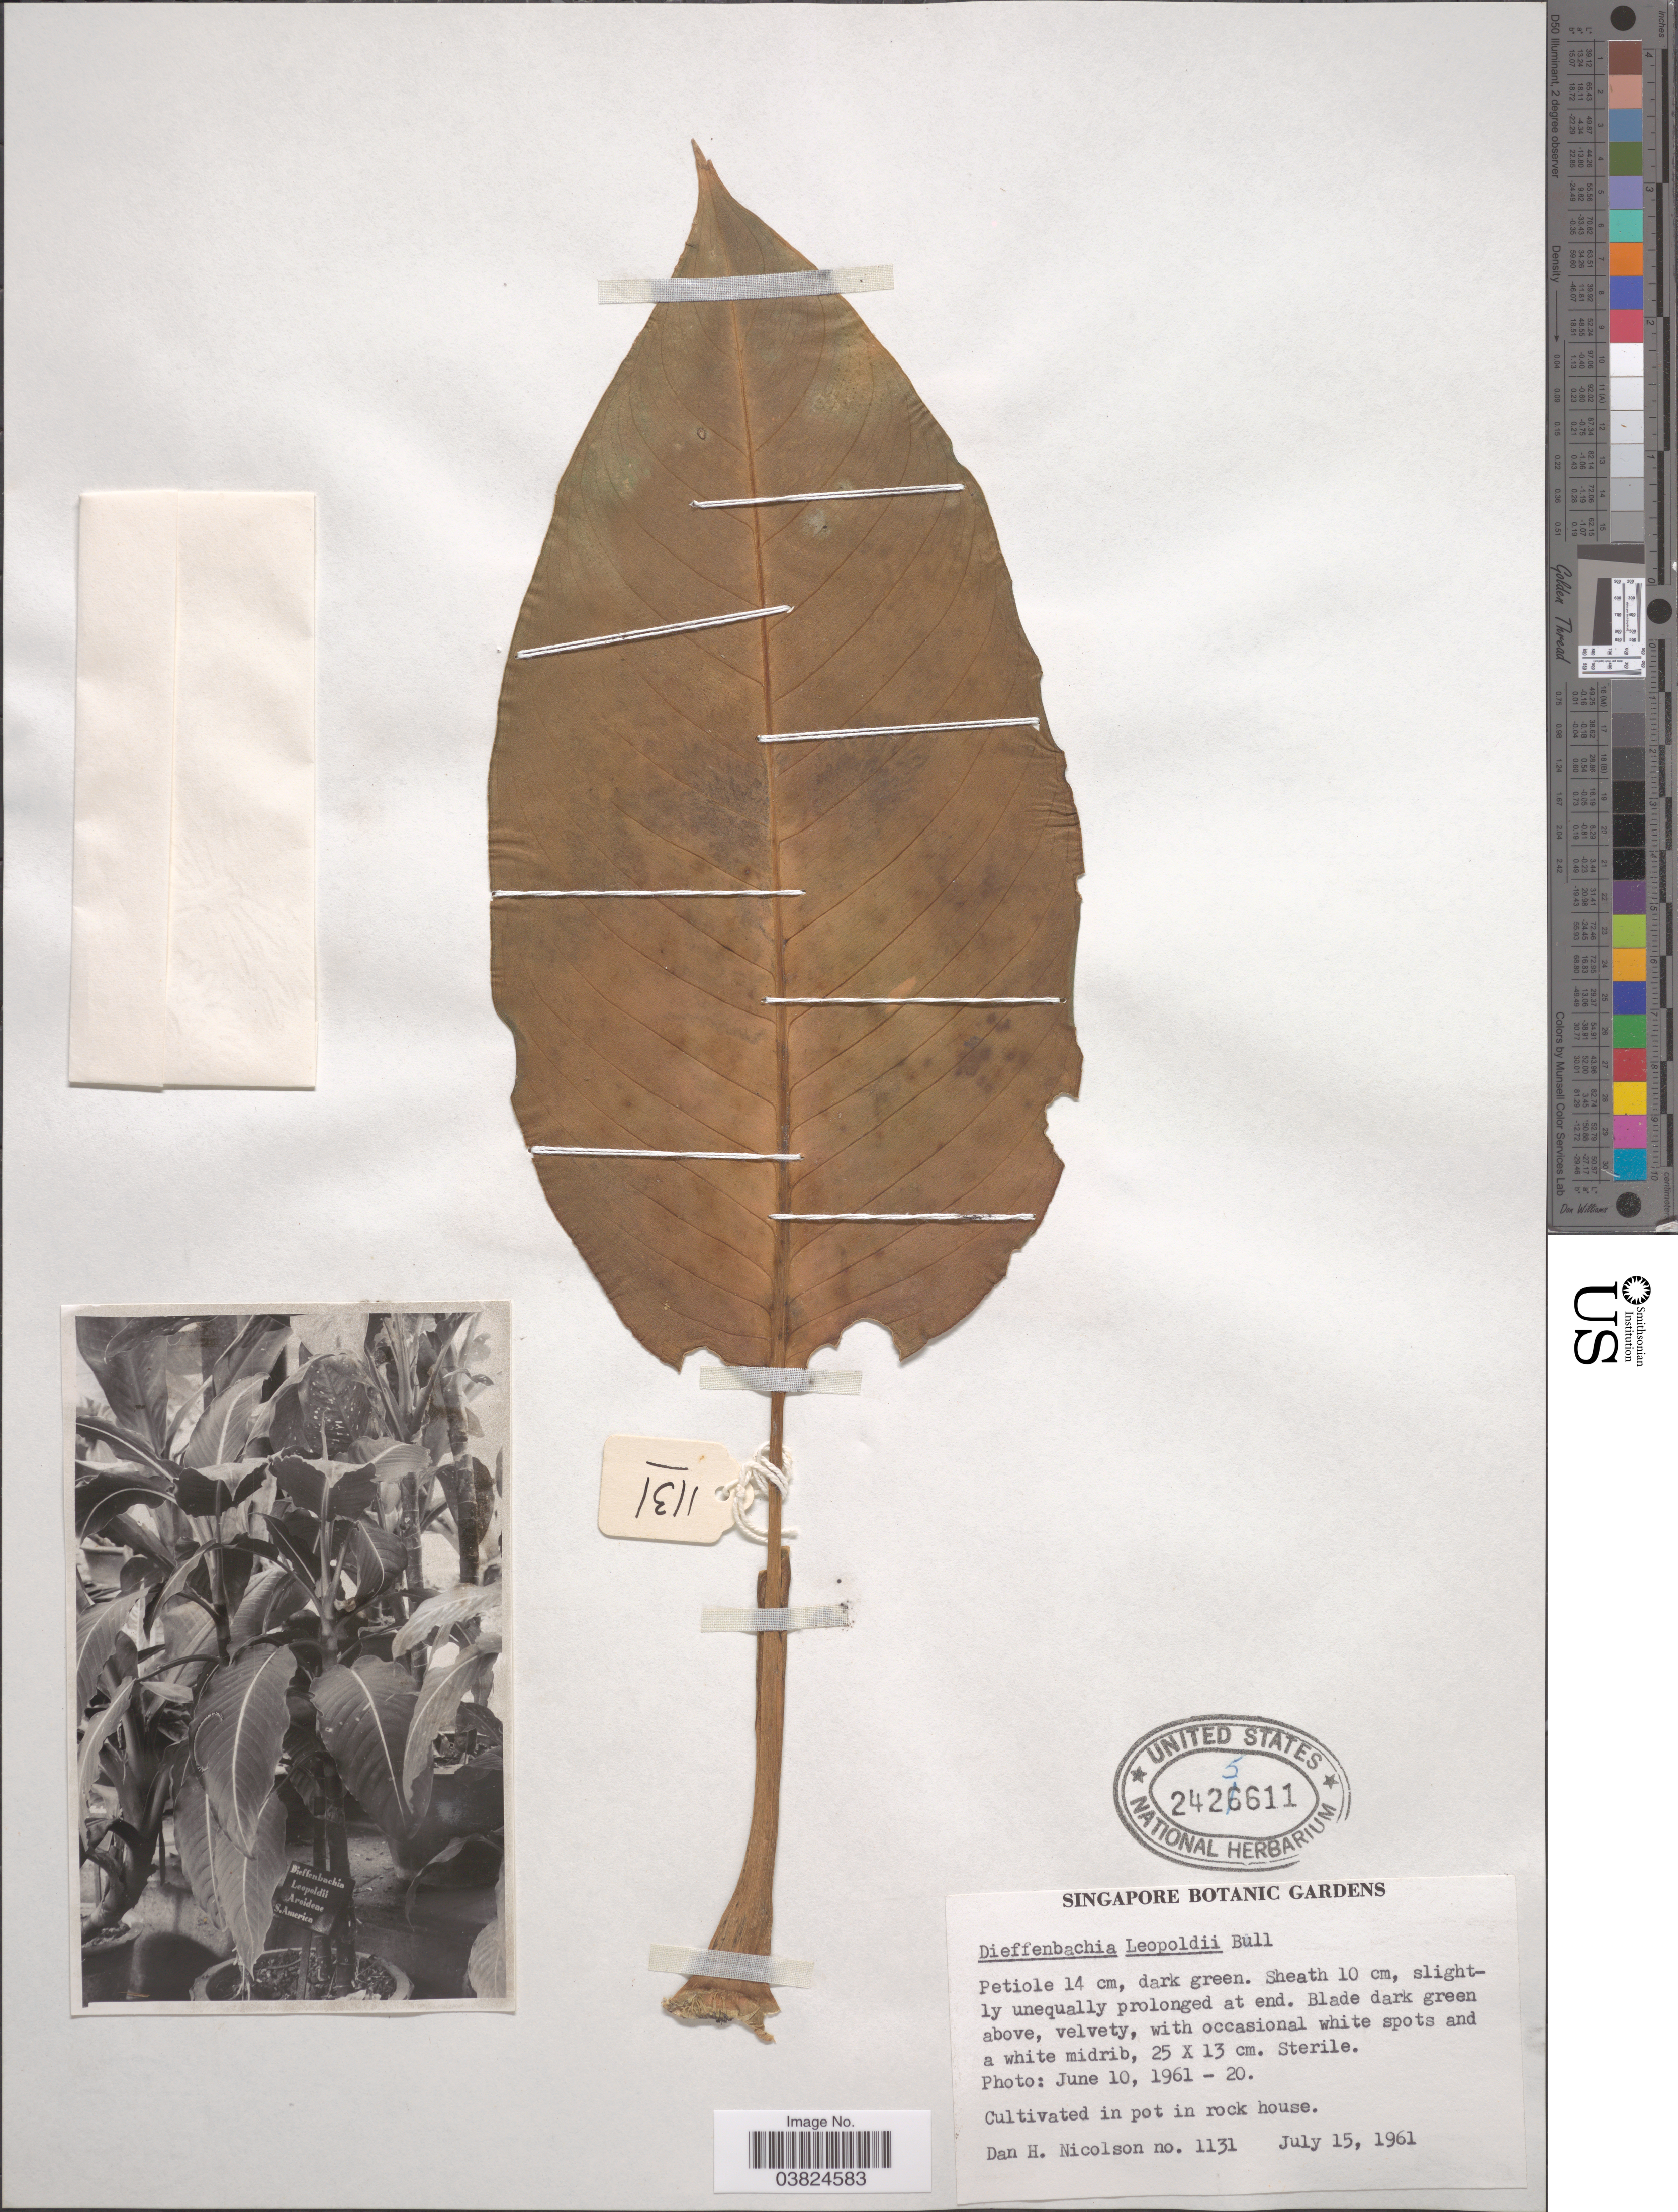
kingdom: Plantae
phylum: Tracheophyta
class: Liliopsida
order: Alismatales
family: Araceae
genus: Dieffenbachia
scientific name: Dieffenbachia leopoldii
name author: W. Bull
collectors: D. H. Nicolson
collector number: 1131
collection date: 1961-07-15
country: Singapore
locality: Singapore Botanic Gardens. In pot in rock house.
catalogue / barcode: US 2425611